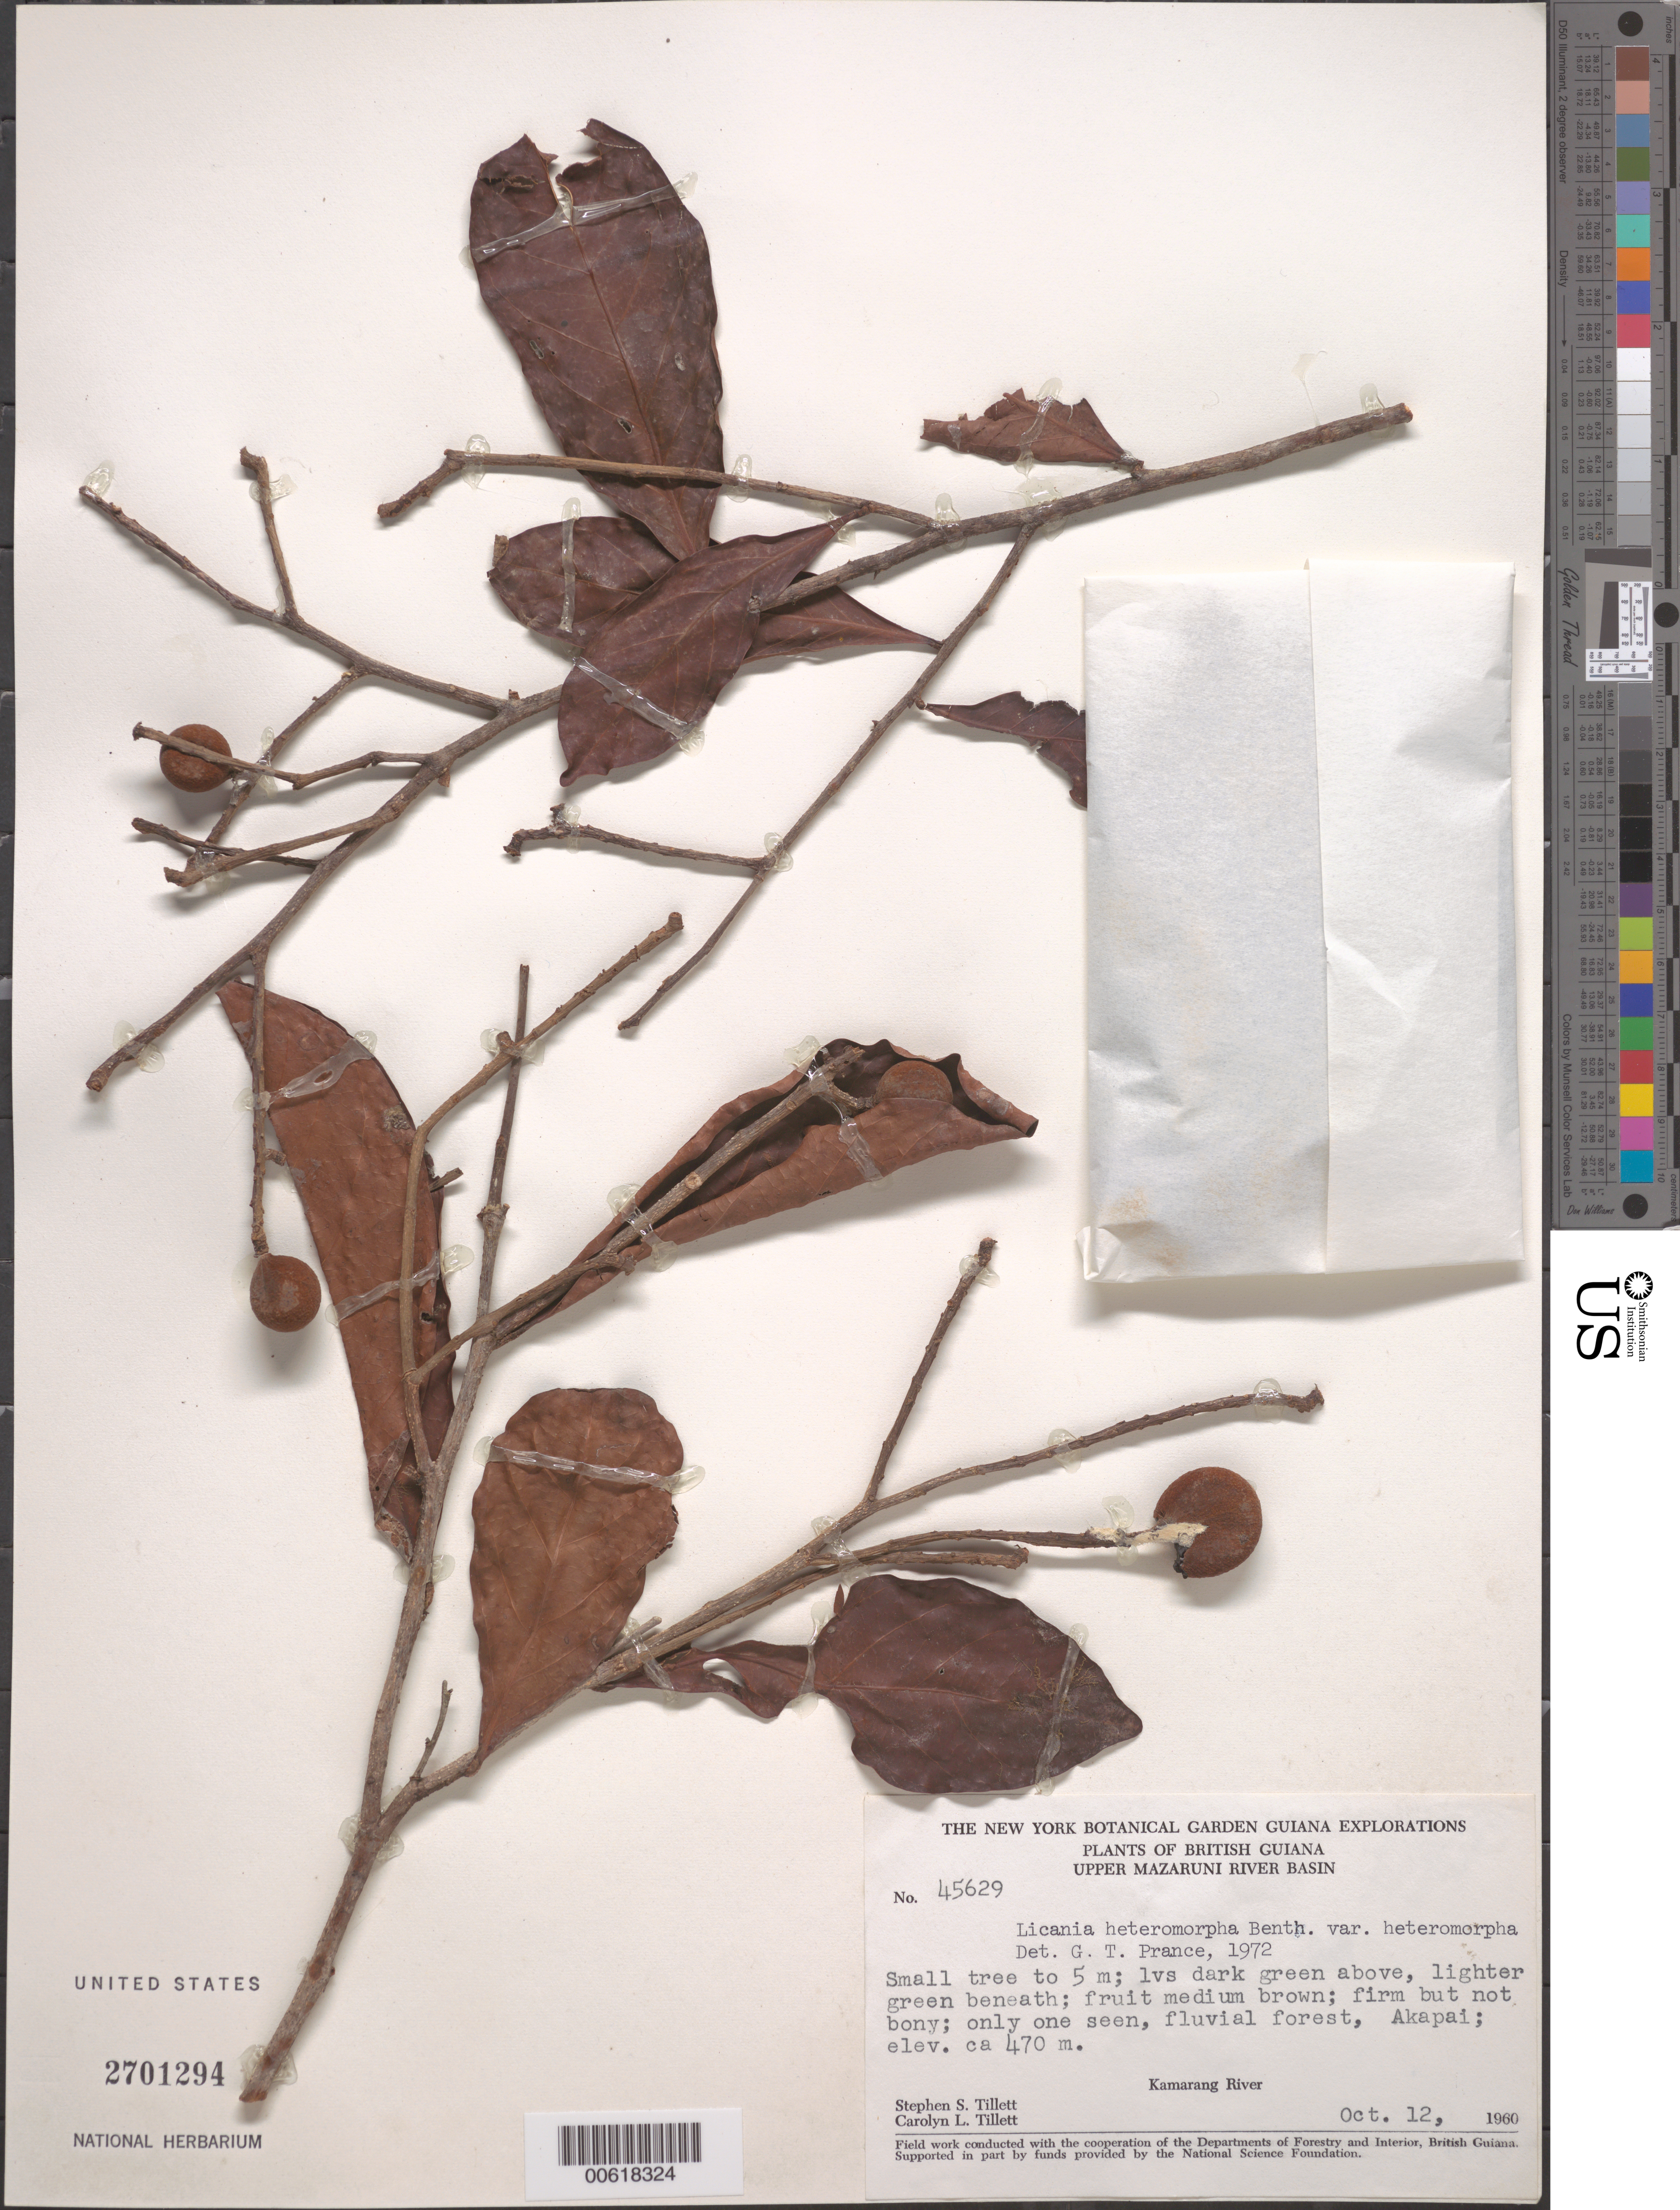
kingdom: Plantae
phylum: Tracheophyta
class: Magnoliopsida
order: Malpighiales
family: Chrysobalanaceae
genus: Hymenopus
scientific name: Hymenopus heteromorphus var. heteromorphus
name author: (Benth.) Sothers & Prance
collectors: S. S. Tillett, C. L. Tillett & R. Boyan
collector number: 45629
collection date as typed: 12-Oct-60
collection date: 1960-10-12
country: Guyana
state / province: Cuyuni-Mazaruni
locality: Akapai, Kamarang R., Upper Mazaruni River Basin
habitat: Fluvial forest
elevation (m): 472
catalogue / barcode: US 2701294